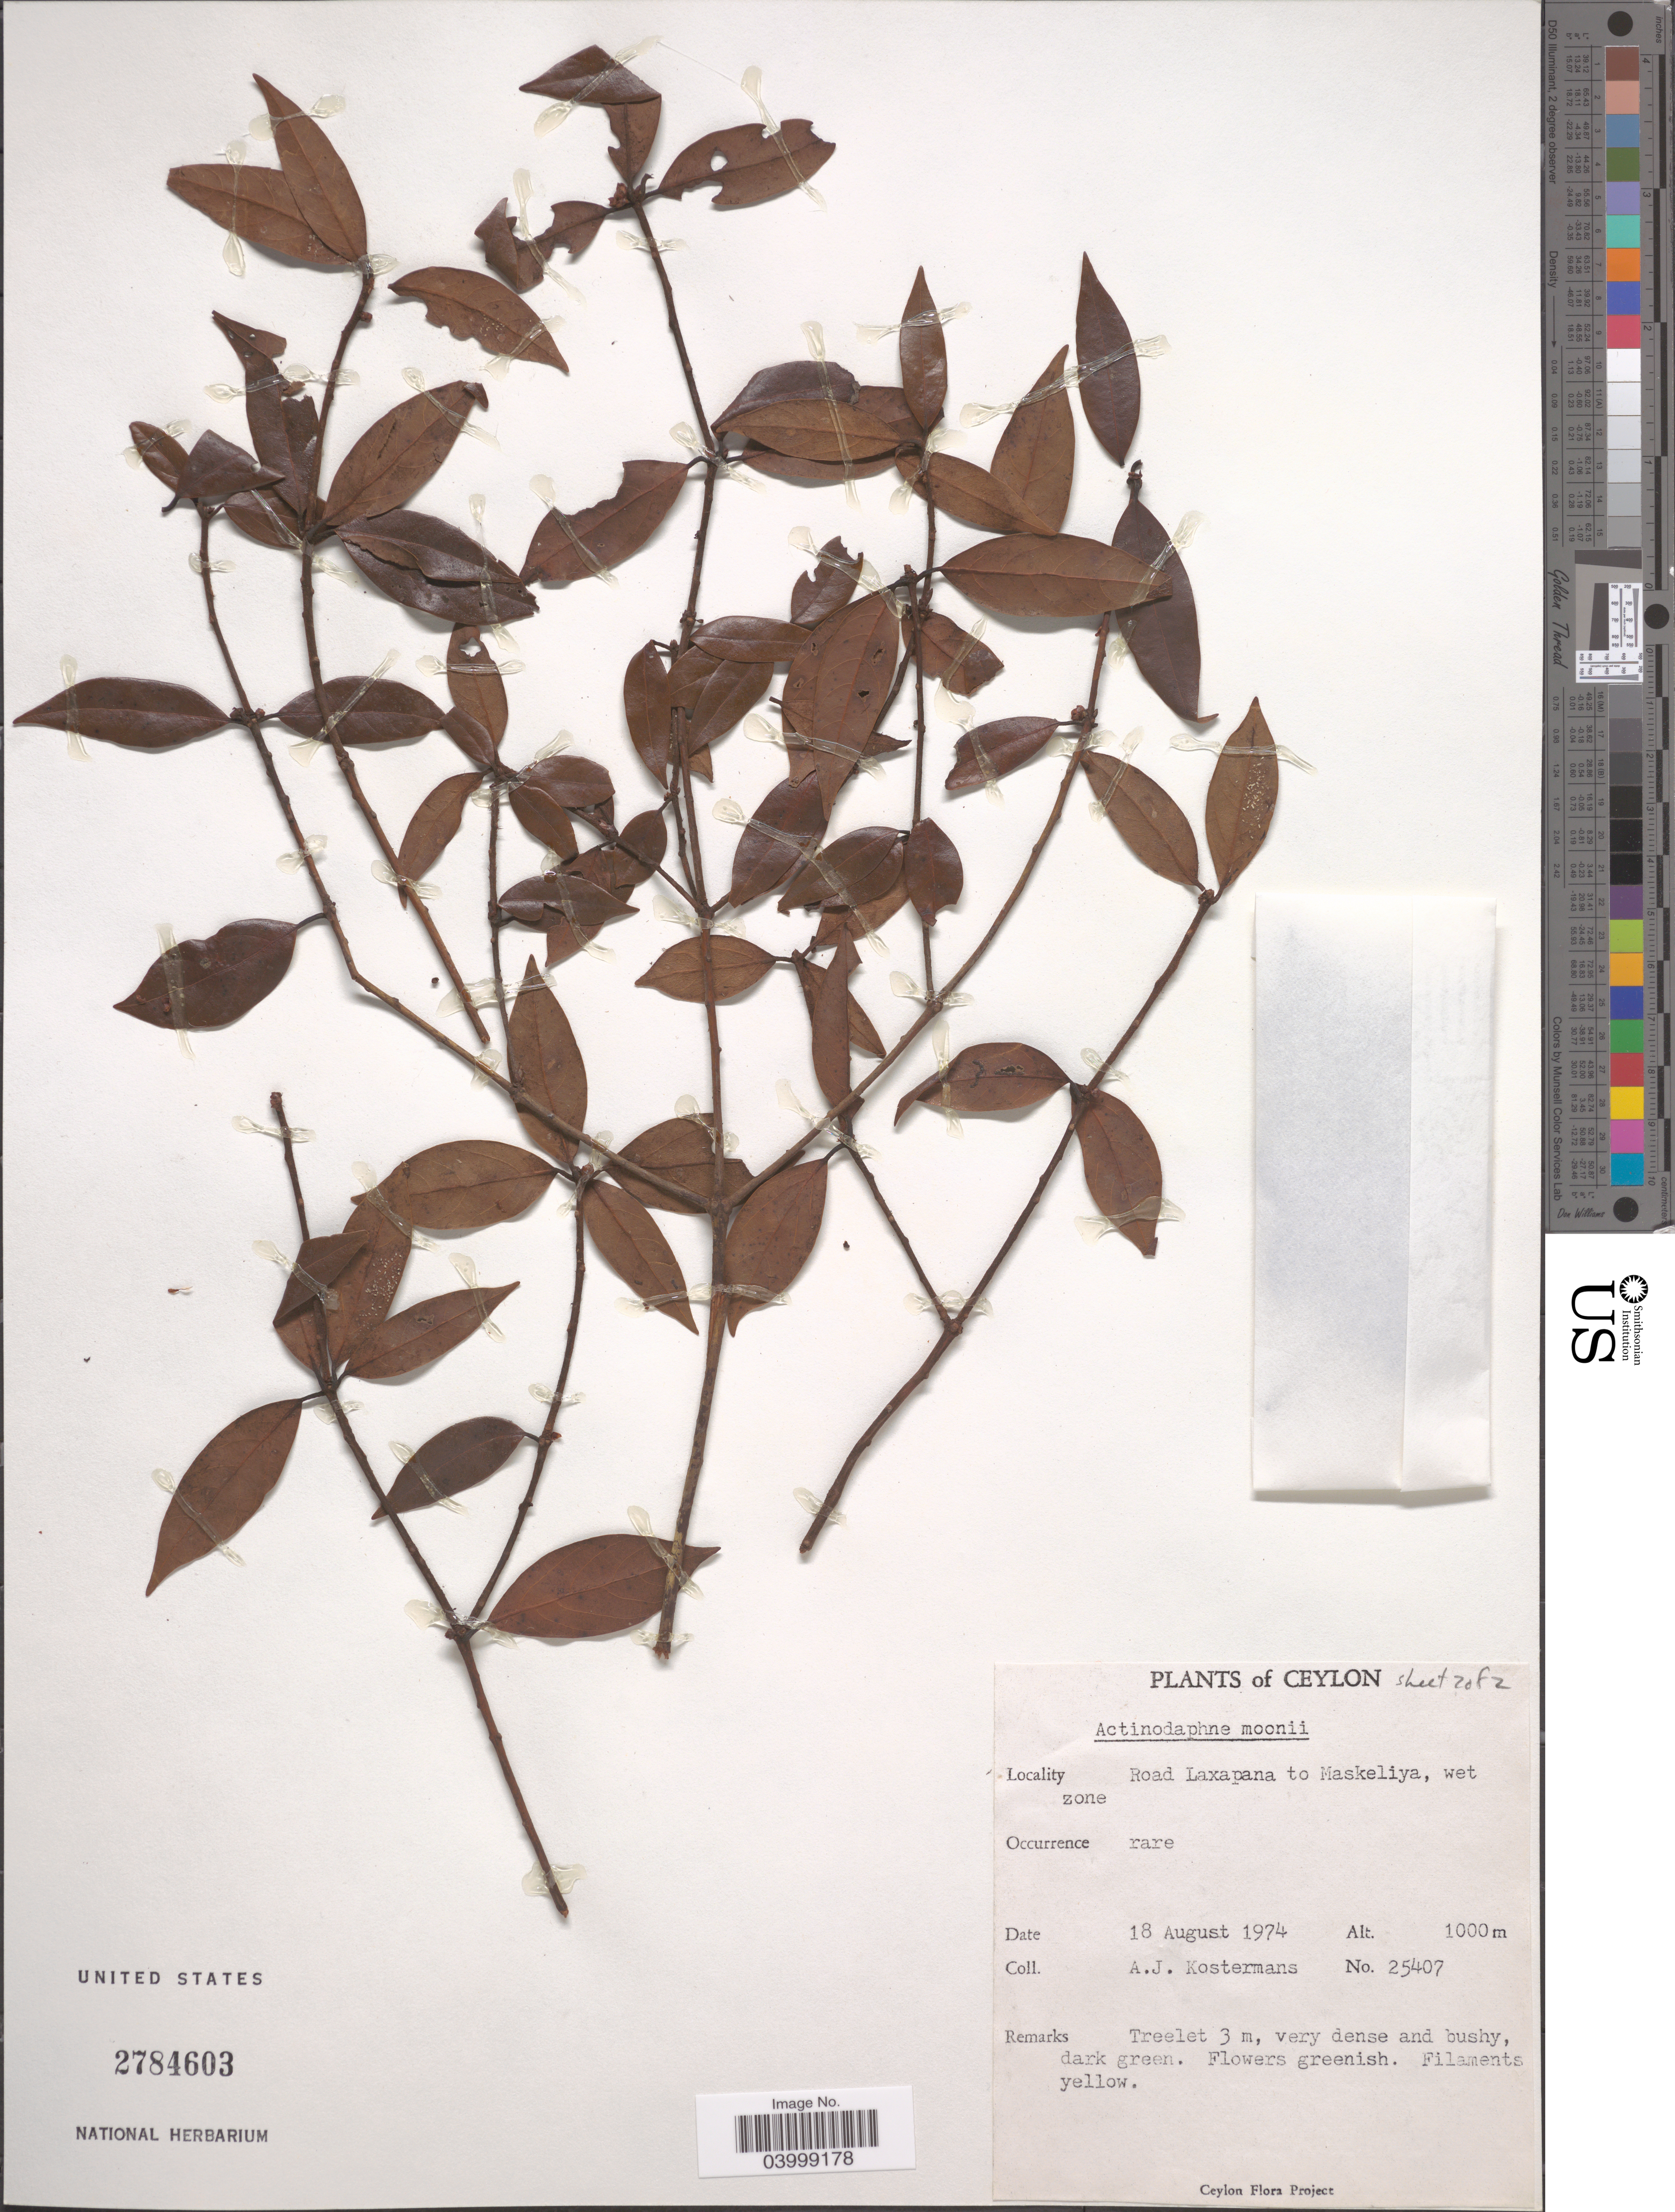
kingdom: Plantae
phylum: Tracheophyta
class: Magnoliopsida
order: Laurales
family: Lauraceae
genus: Actinodaphne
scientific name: Actinodaphne moonii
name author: Thwaites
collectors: A. J. G. Kostermans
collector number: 25407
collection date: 1974-08-18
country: Sri Lanka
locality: Ceylon. Road Laxapana to Maskeliya, wet zone.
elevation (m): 1000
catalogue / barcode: US 2784603